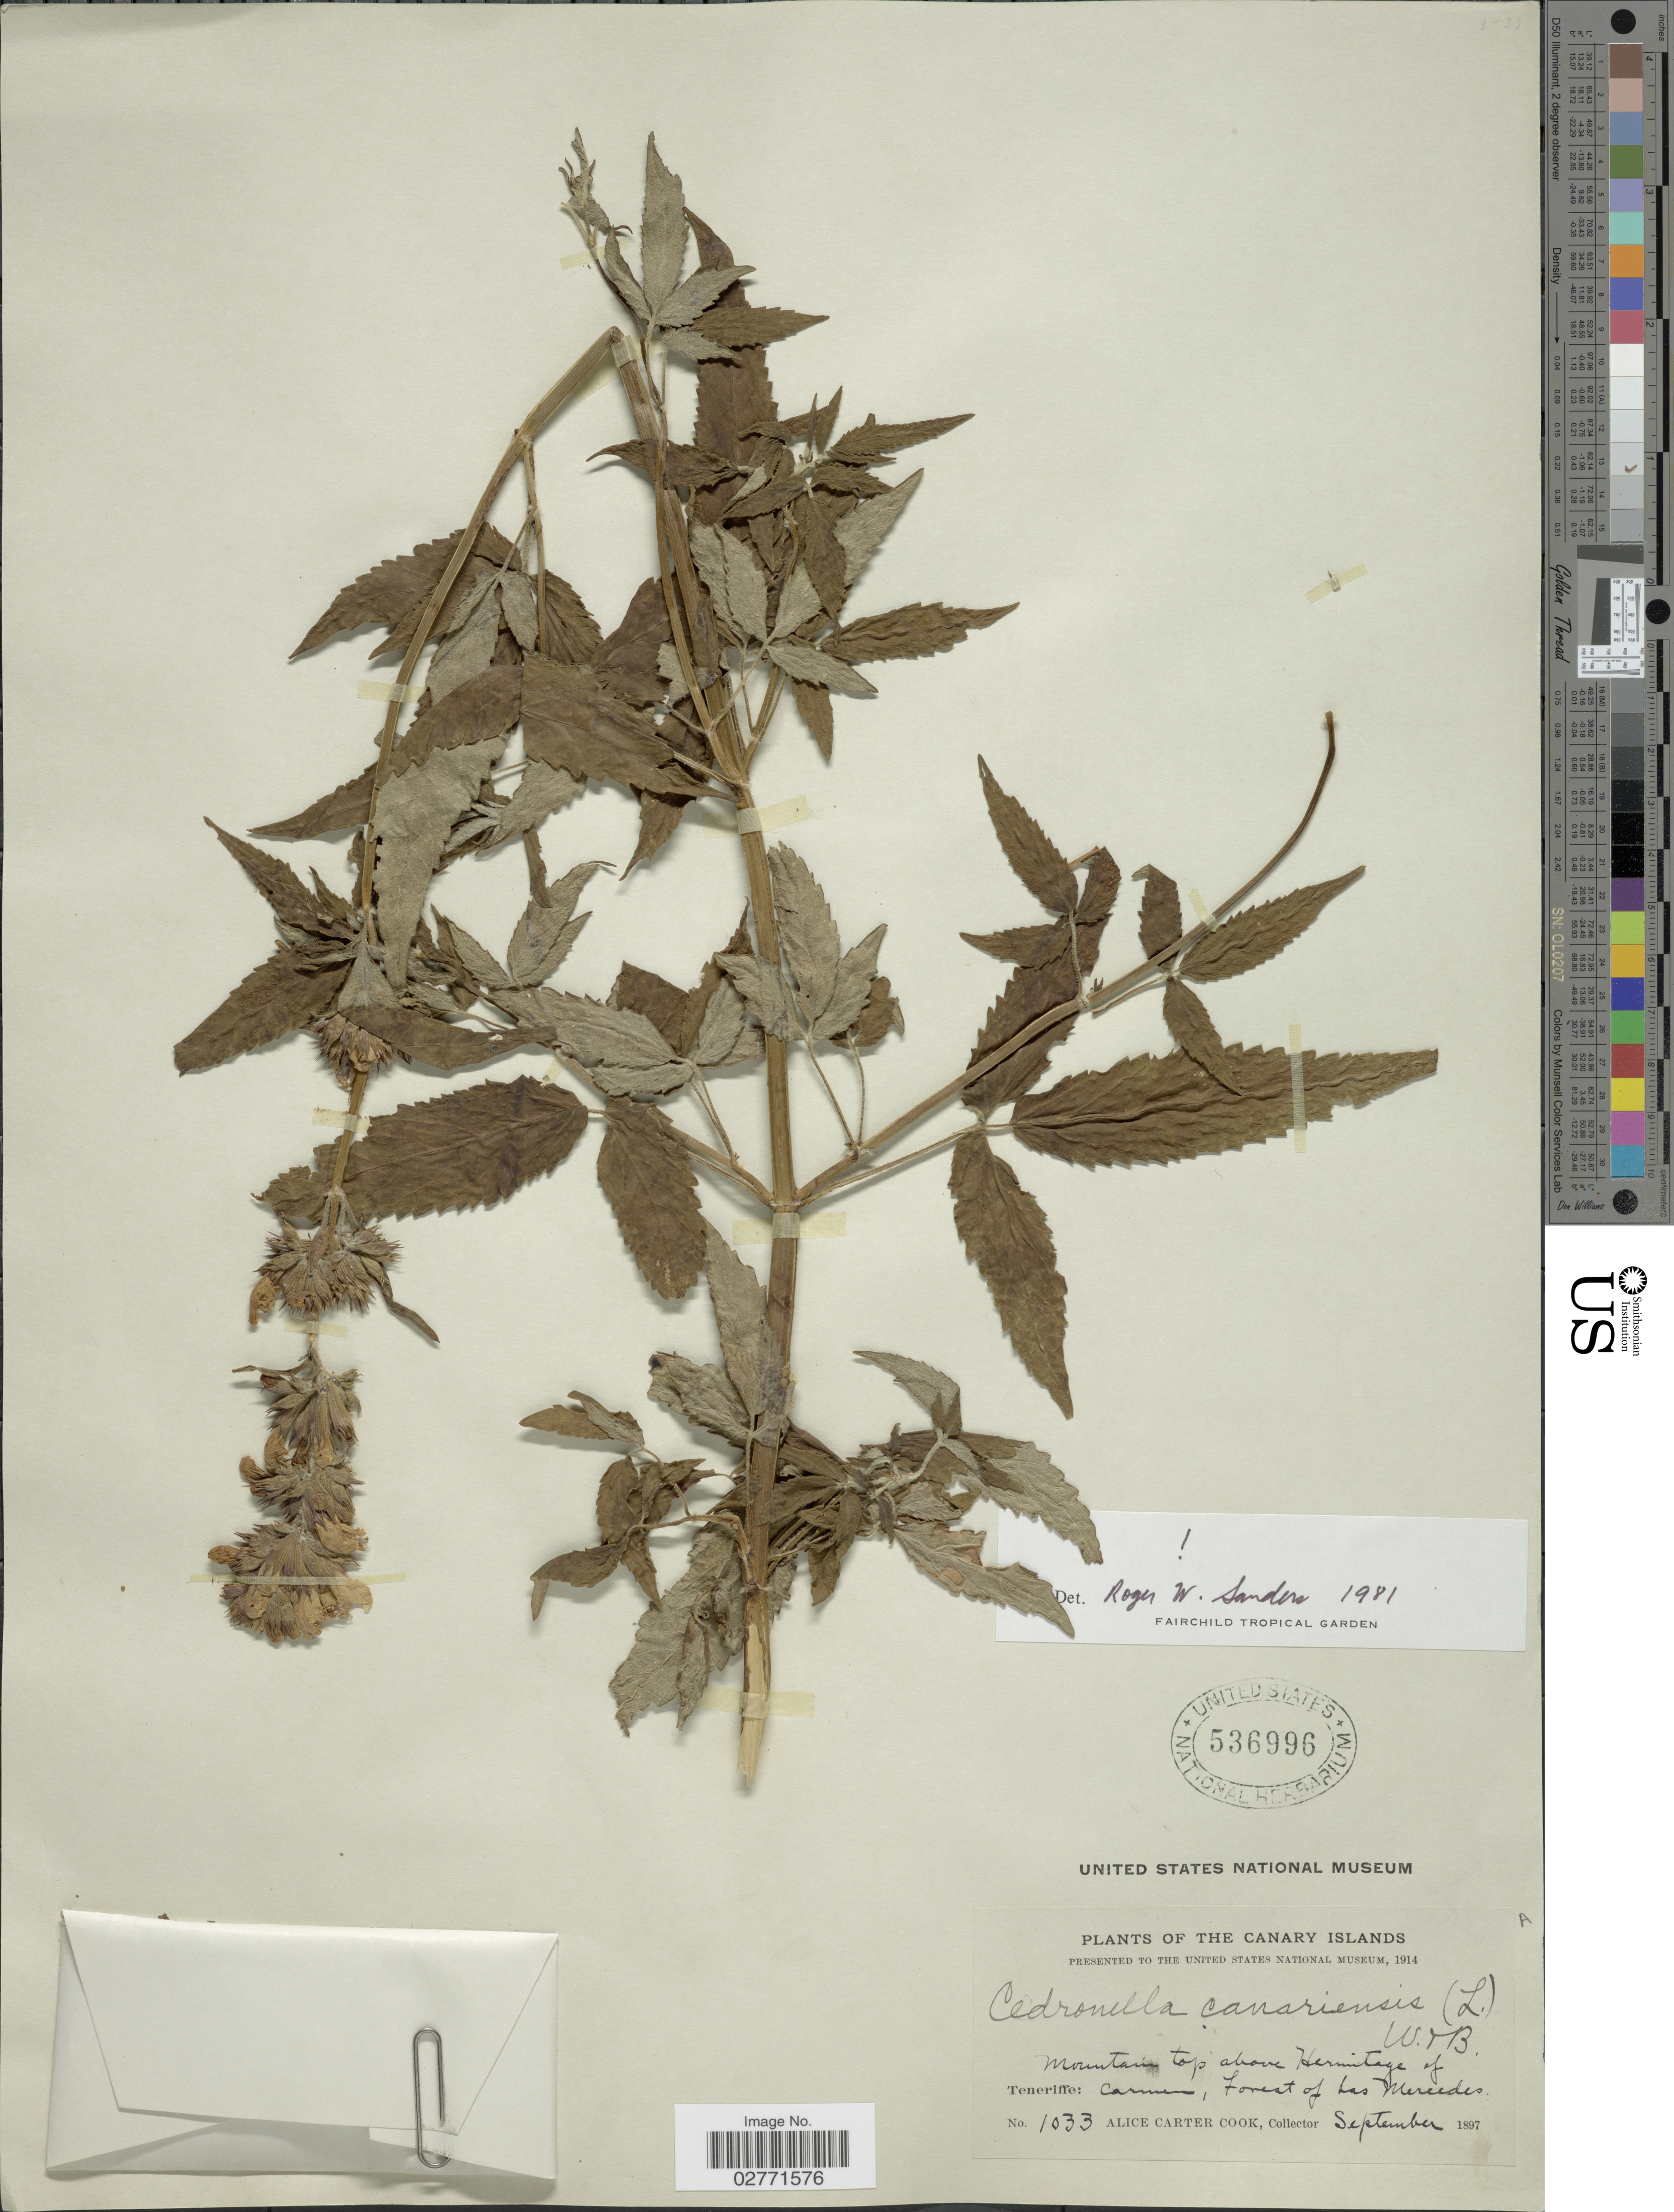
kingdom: Plantae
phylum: Tracheophyta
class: Magnoliopsida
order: Lamiales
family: Lamiaceae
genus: Cedronella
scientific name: Cedronella canariensis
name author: (L.) D.A. Webb & Berthel.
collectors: Alice C. Cook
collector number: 1033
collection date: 1897-09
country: Spain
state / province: Canarias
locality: The Canary Islands, Teneriffe: Mountains top above Hermitage of Carmen, Forest of Las Mercedes.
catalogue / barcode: US 536996